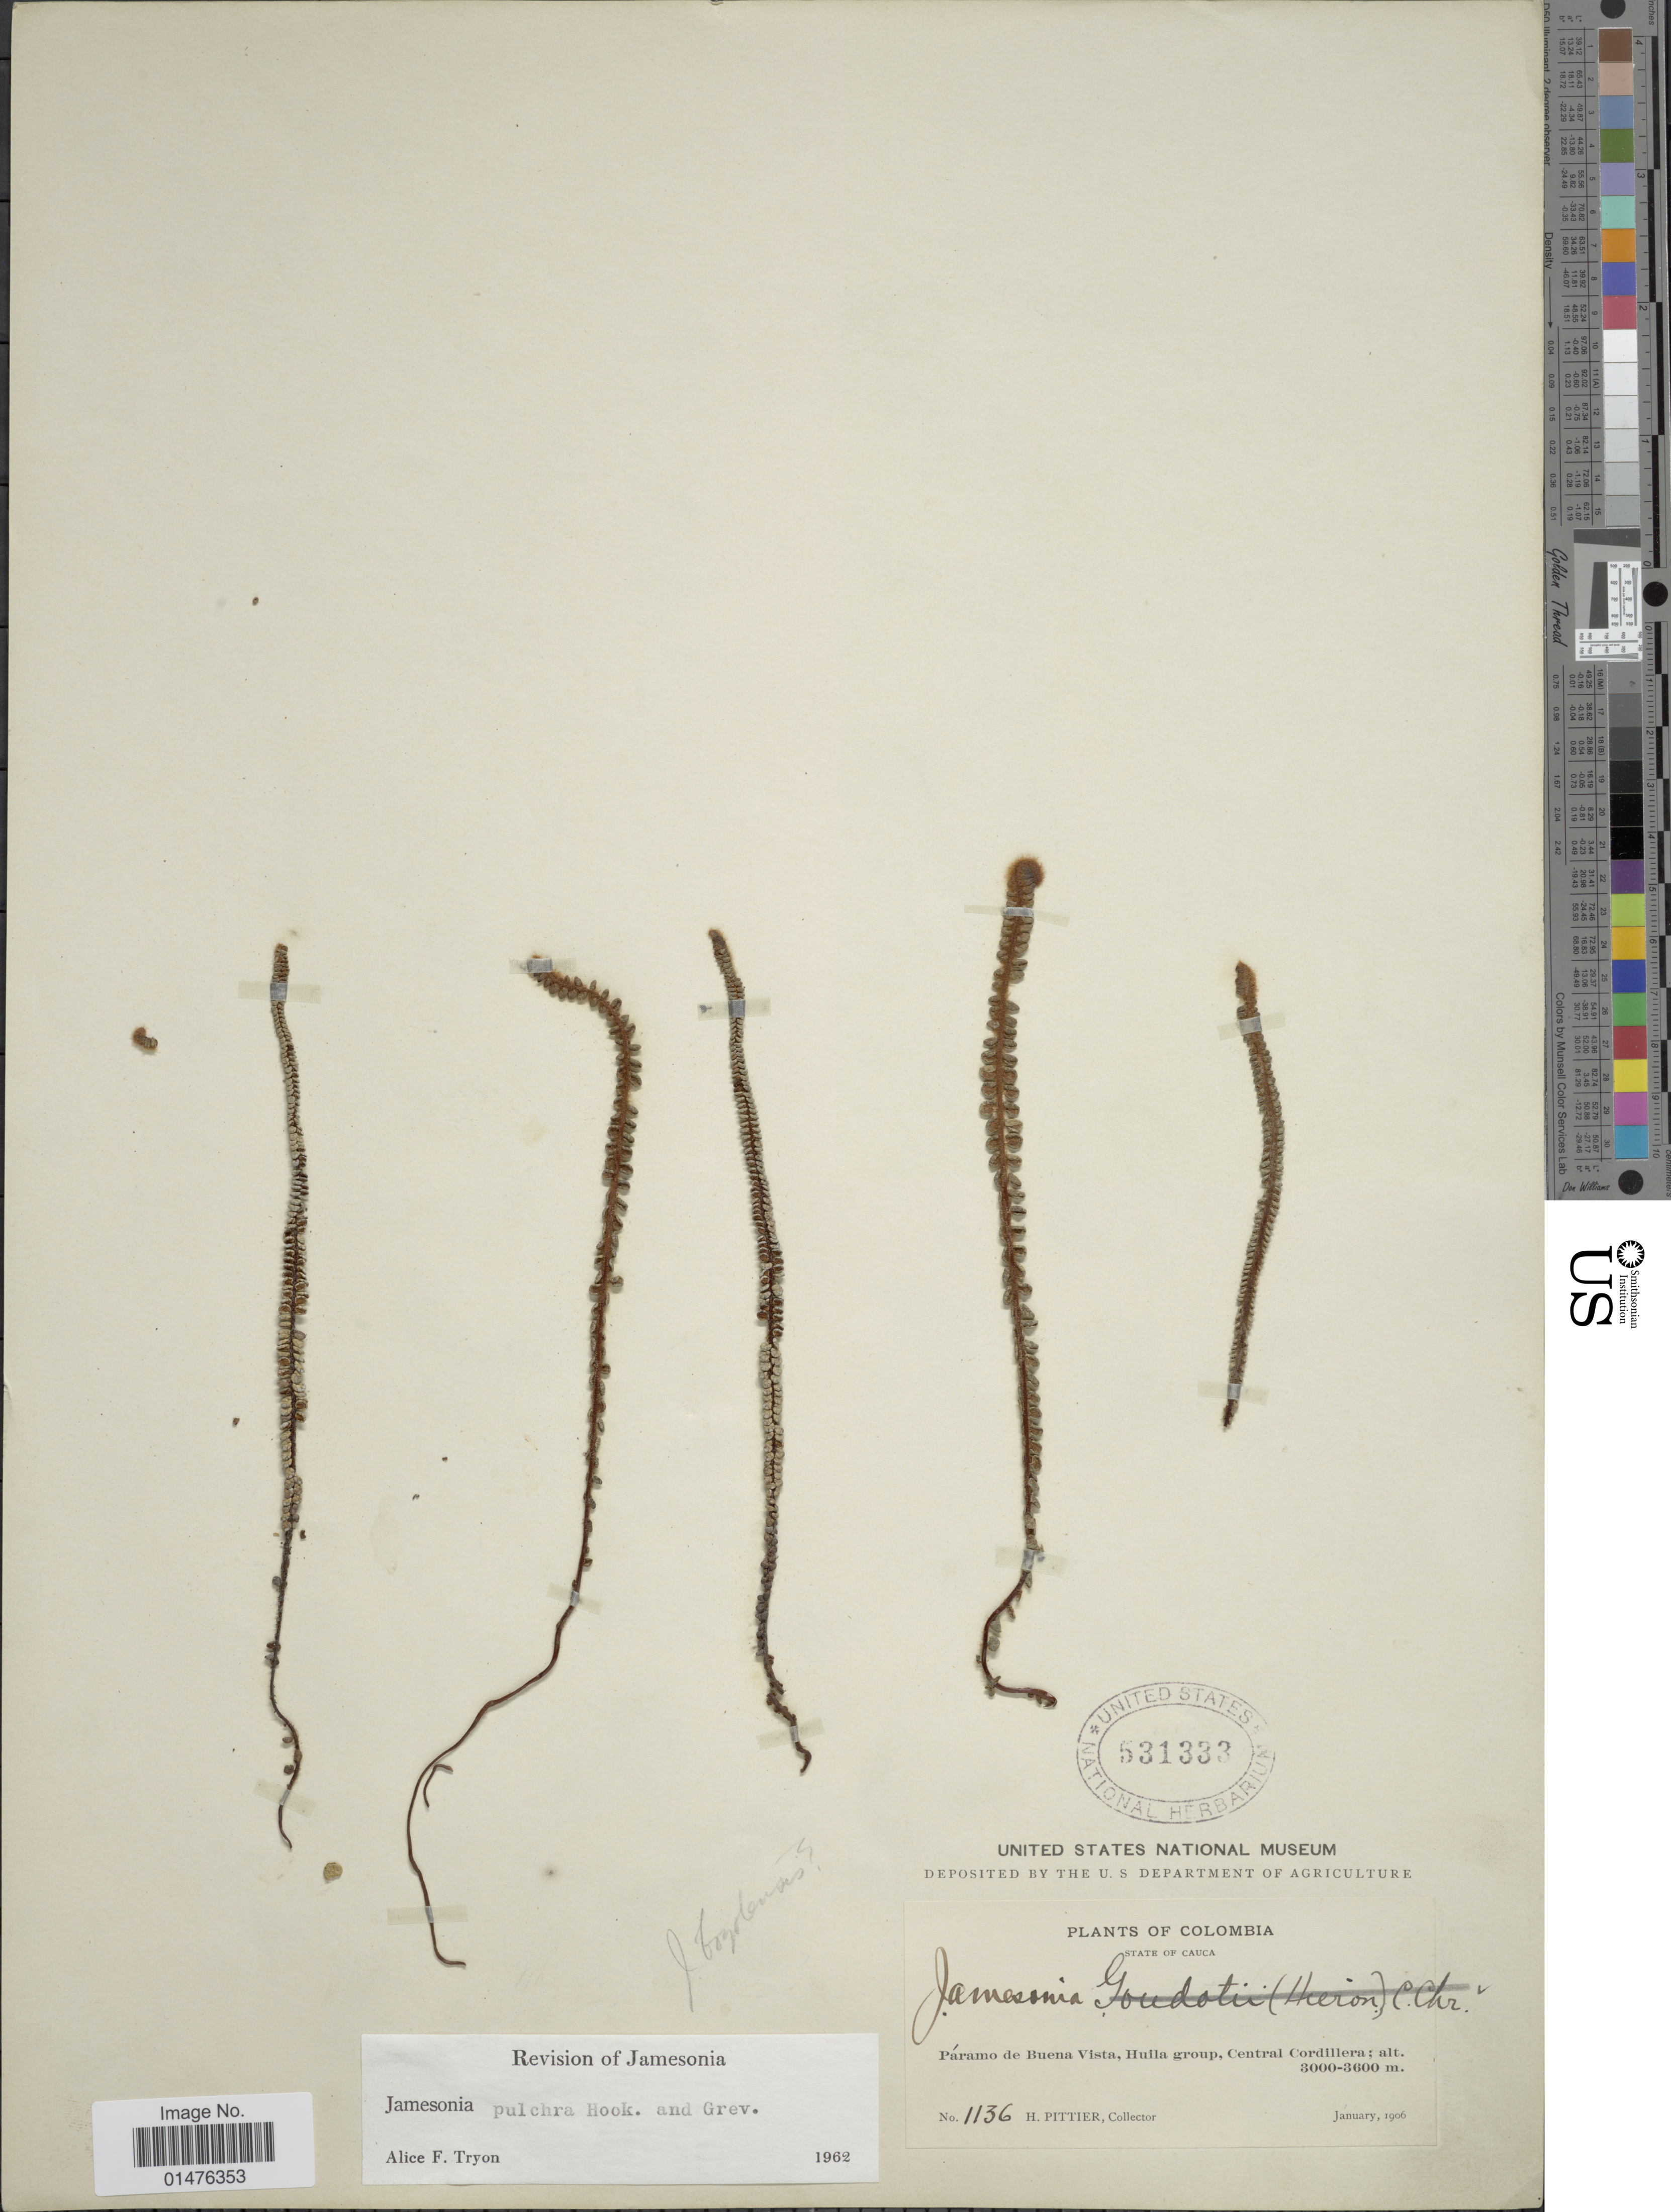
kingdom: Plantae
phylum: Tracheophyta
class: Polypodiopsida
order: Polypodiales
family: Pteridaceae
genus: Jamesonia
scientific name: Jamesonia pulchra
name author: Hook. & Grev.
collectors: H. F. Pittier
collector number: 1136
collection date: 1906-01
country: Colombia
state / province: Cauca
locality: Páramo de Buena Vista, Huila group, Central Cordillera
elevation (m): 3000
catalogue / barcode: US 531333